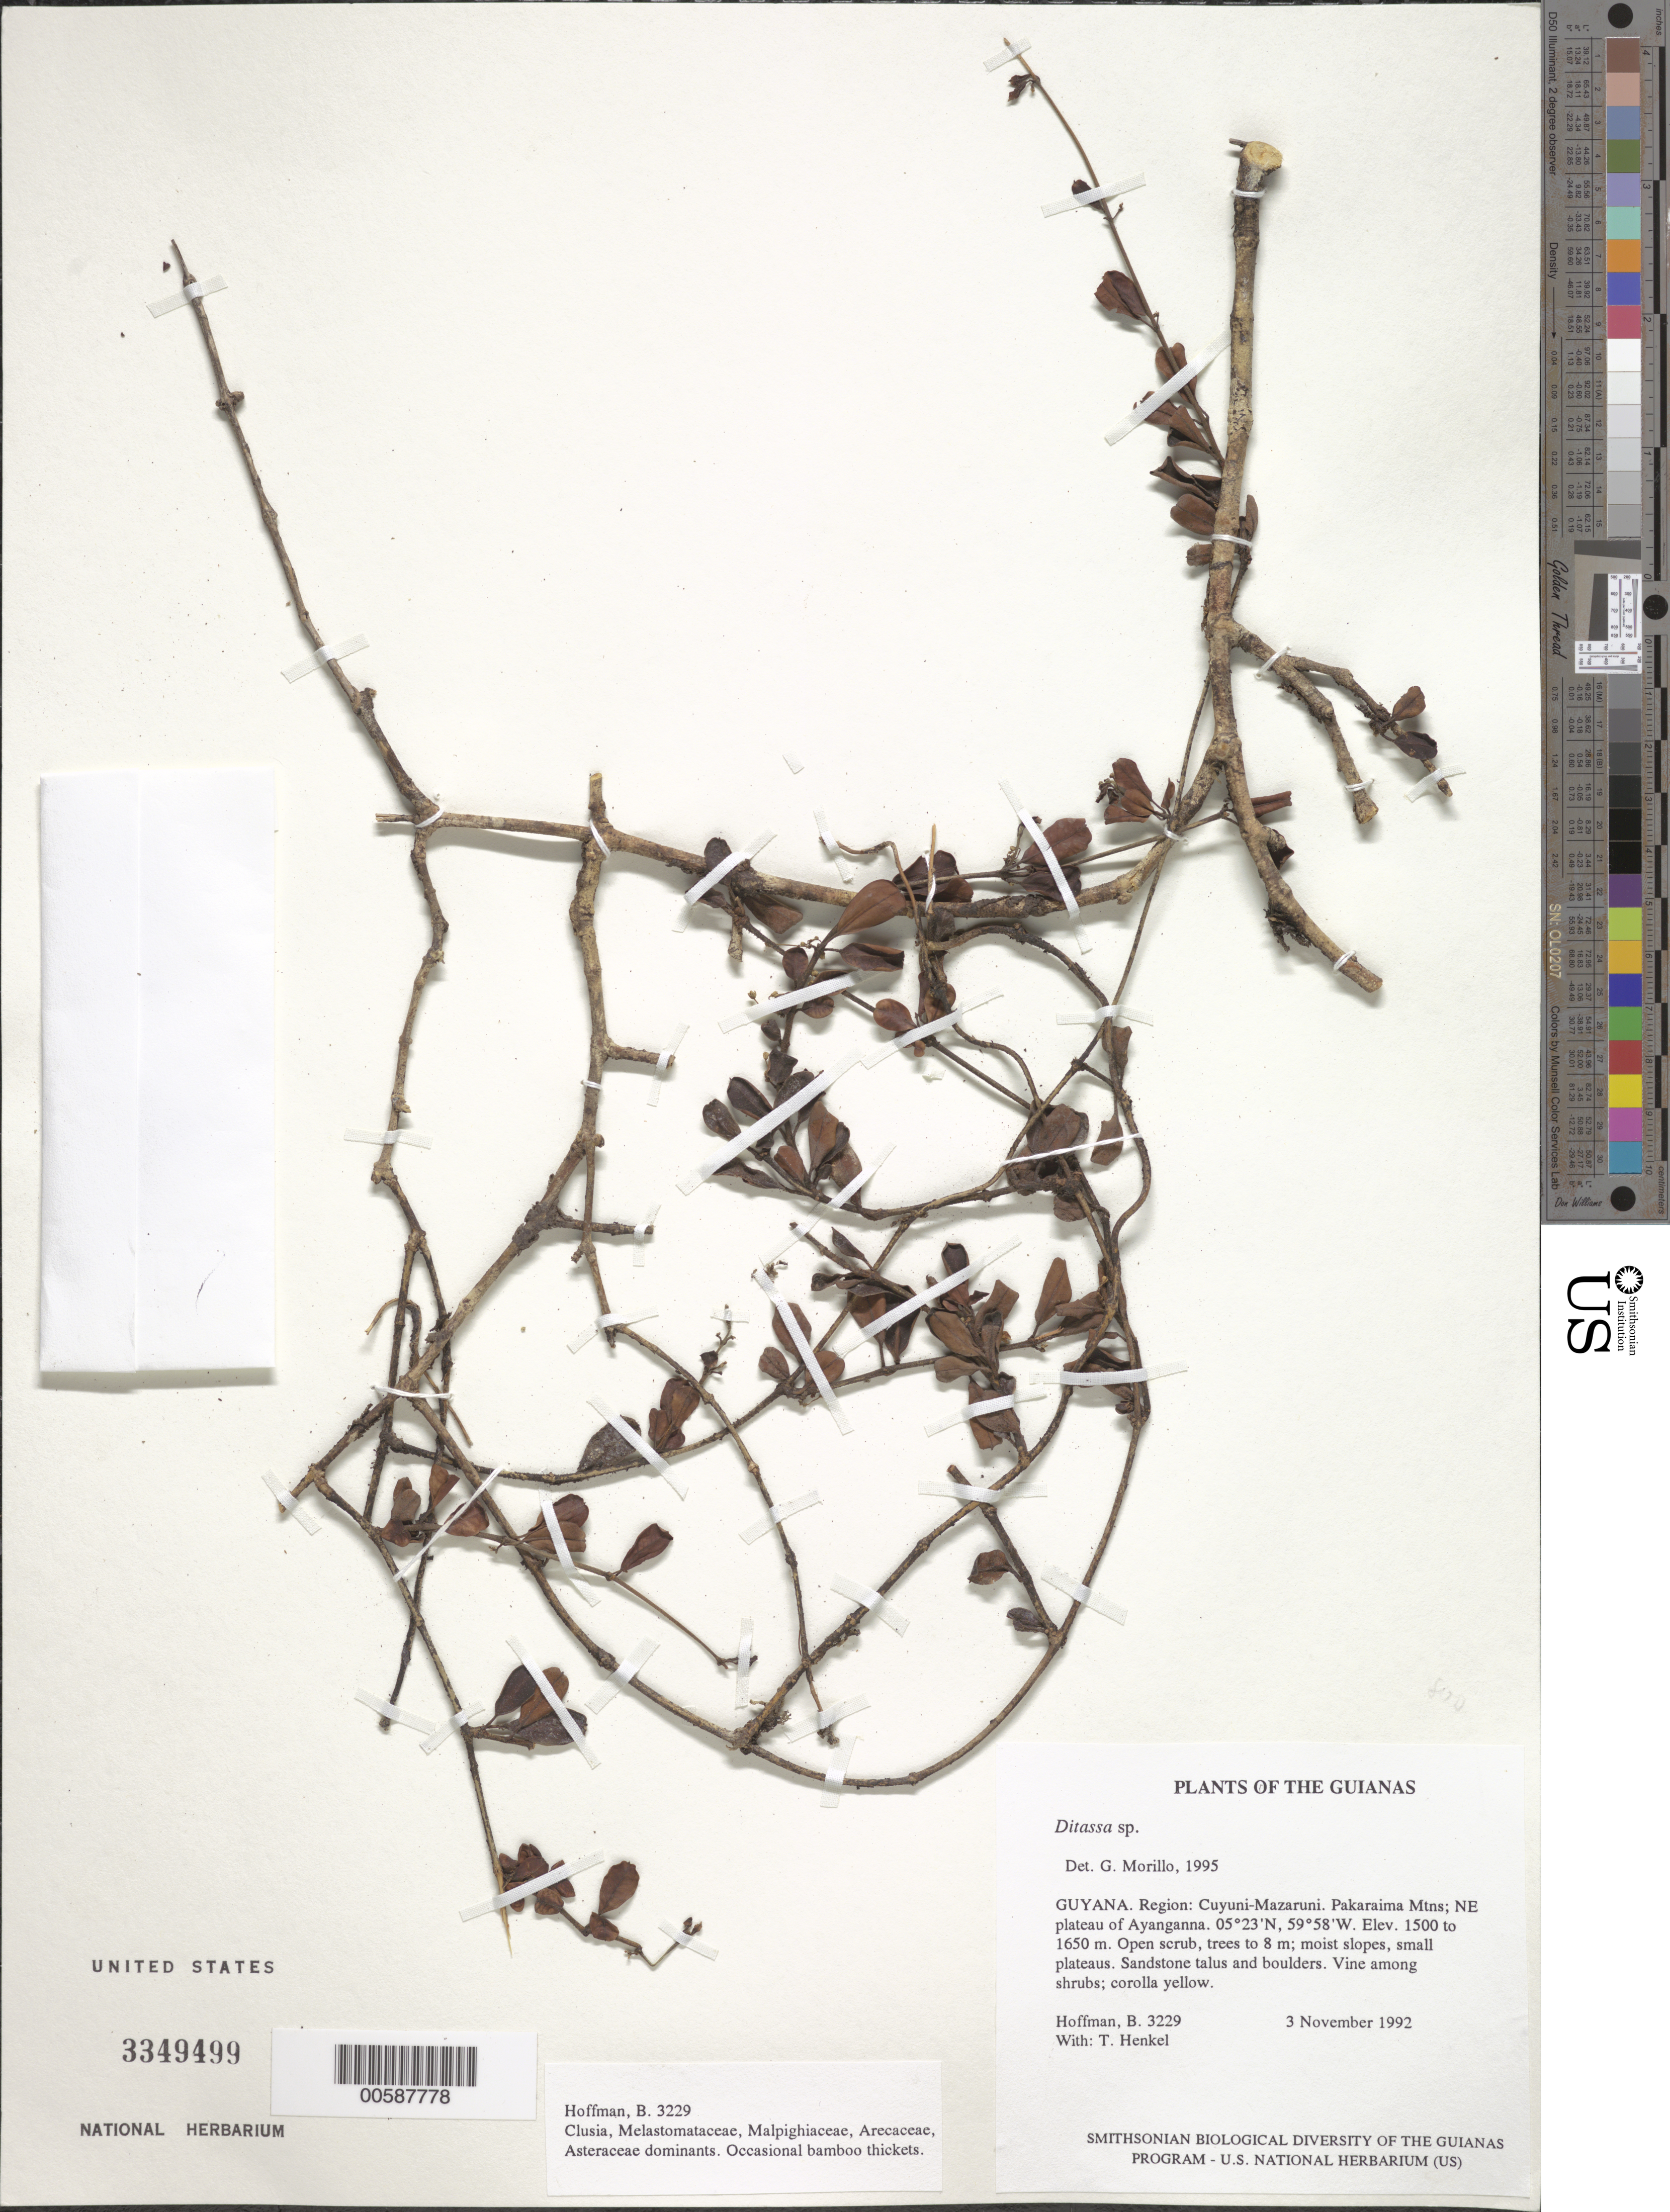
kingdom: Plantae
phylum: Tracheophyta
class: Magnoliopsida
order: Gentianales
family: Apocynaceae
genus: Ditassa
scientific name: Ditassa sp.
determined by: Morillo, G. N.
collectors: B. Hoffman & T. Henkel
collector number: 3229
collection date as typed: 3 November 1992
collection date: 1992-11-03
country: Guyana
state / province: Cuyuni-Mazaruni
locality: Pakaraima Mountains; NE plateau of Mt. Ayanganna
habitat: Open scrub, trees to 8 m; moist slopes, small plateaus. Sandstone talus and boulders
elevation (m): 1500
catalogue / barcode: US 3349499